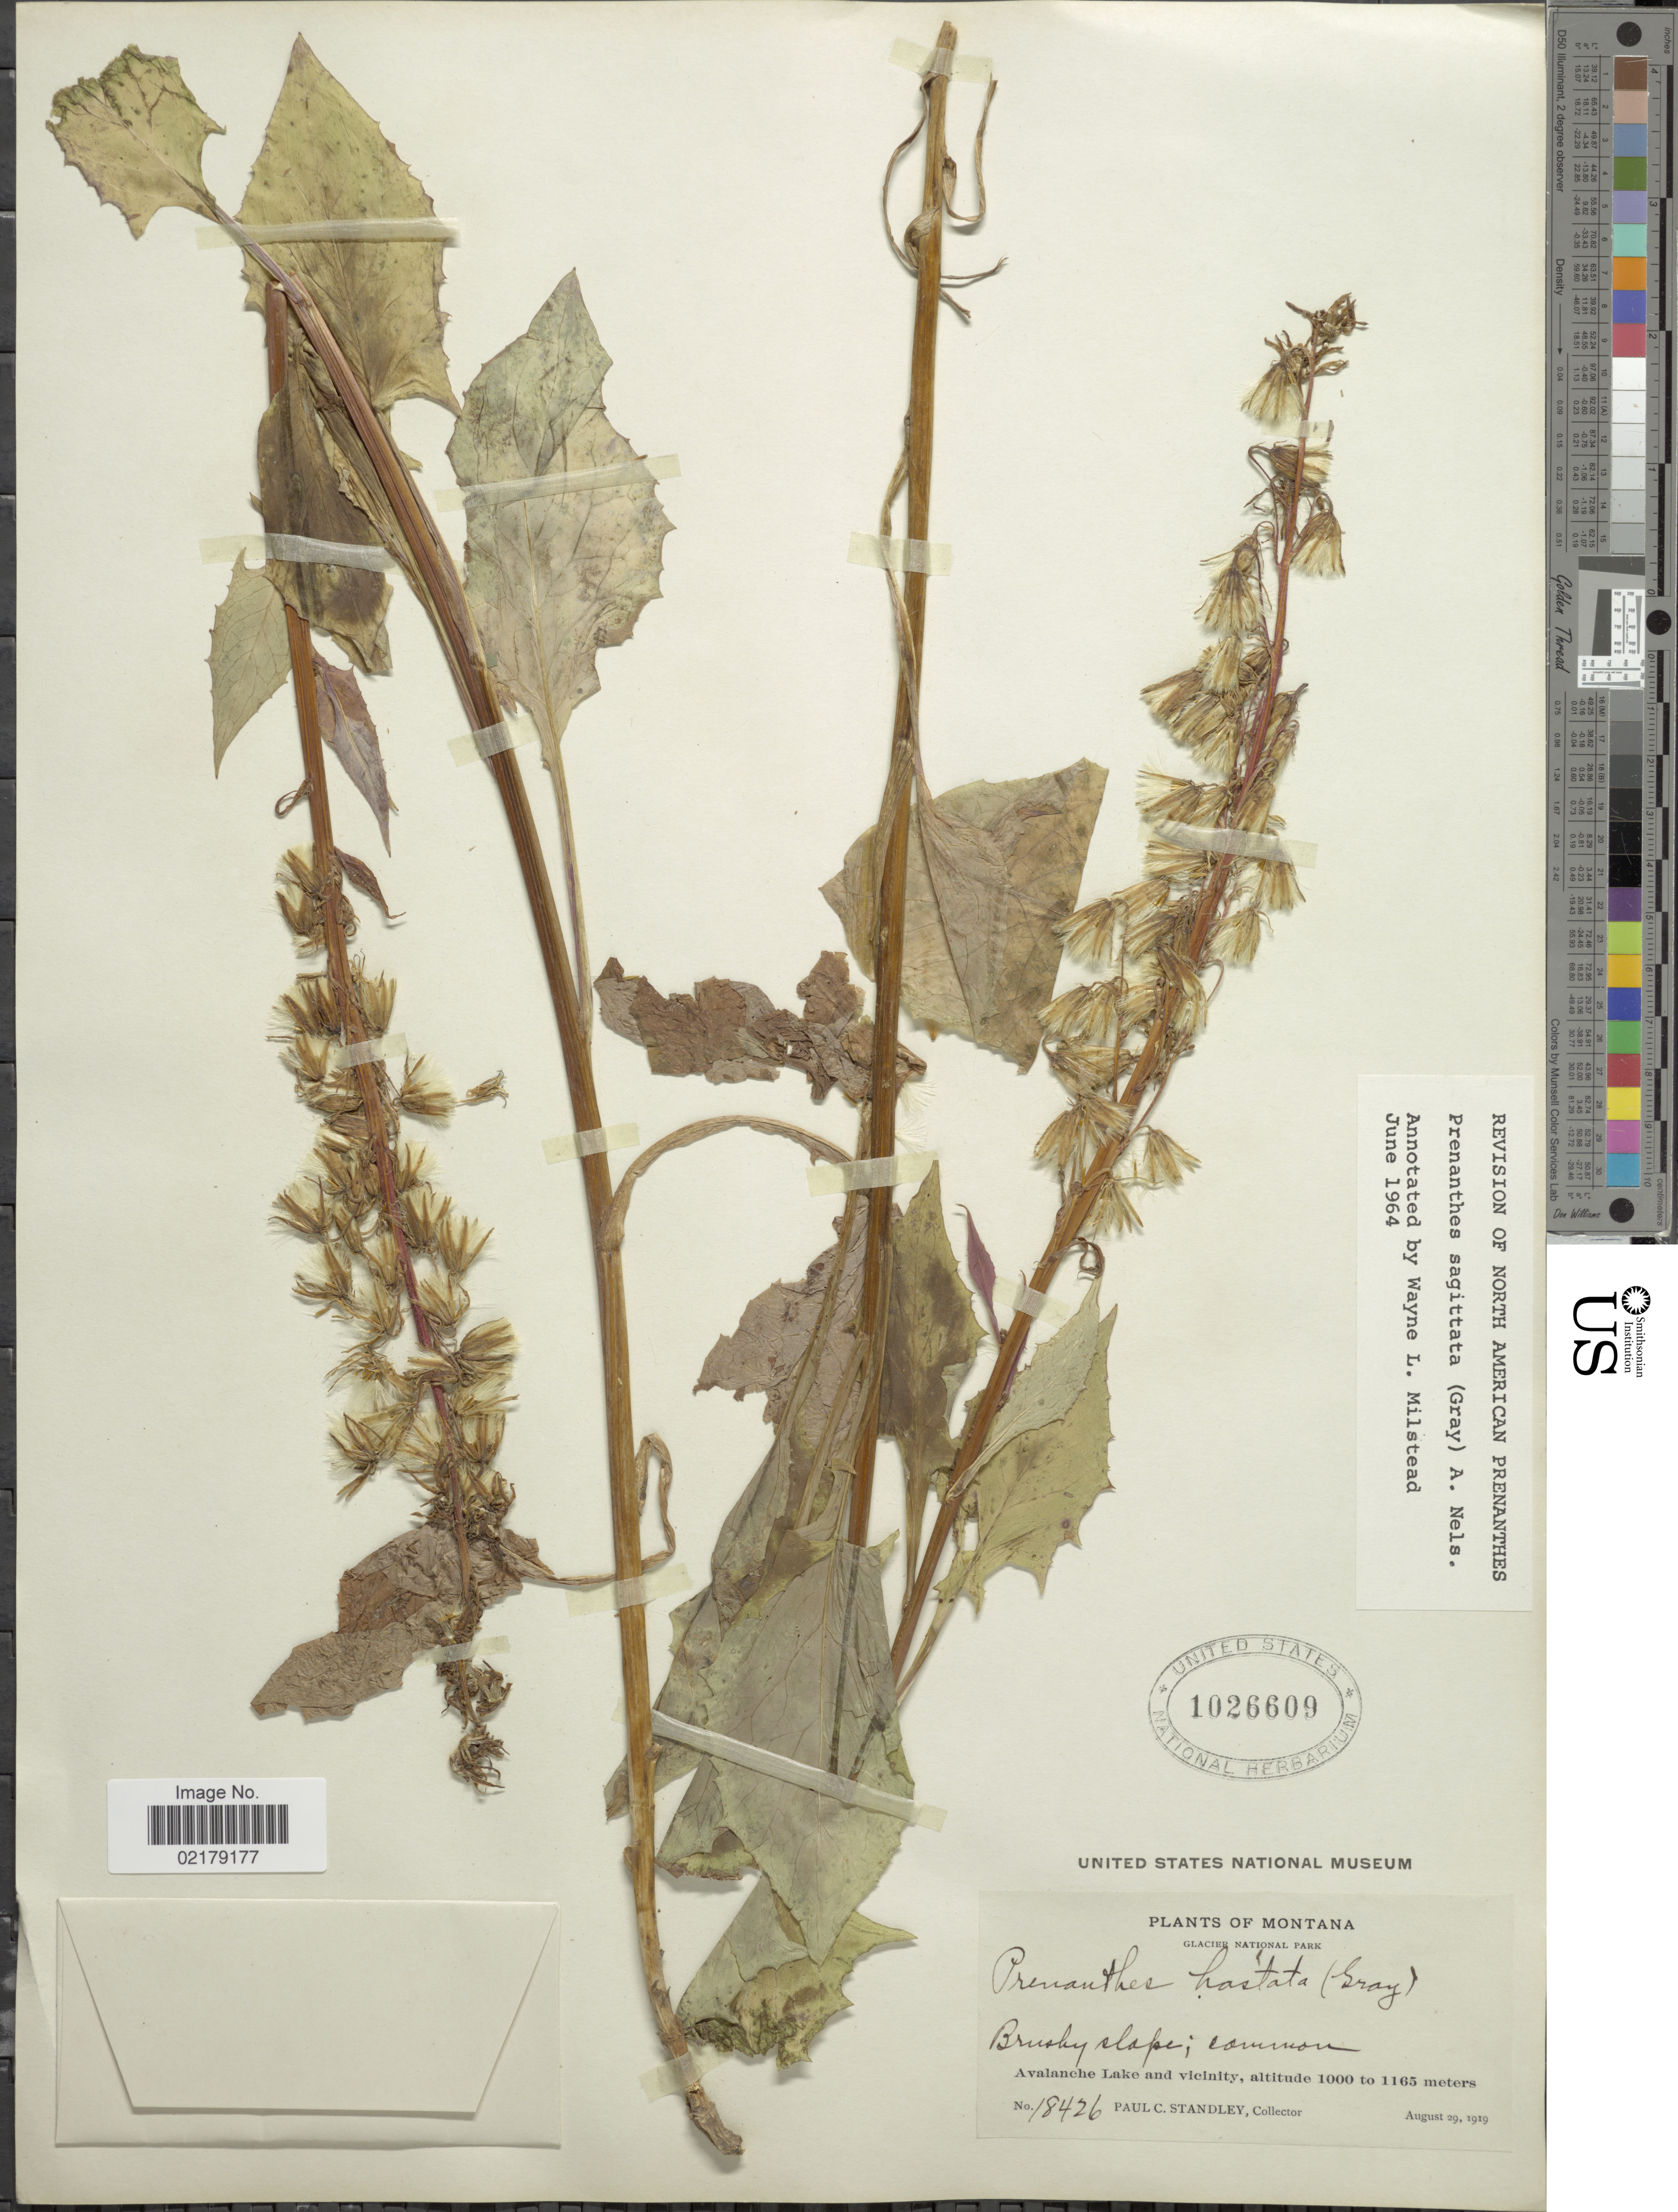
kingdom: Plantae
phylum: Tracheophyta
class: Magnoliopsida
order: Asterales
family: Asteraceae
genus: Nabalus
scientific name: Nabalus sagittatus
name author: (A. Gray) Rydb.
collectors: P. C. Standley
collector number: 18426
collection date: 1919-08-29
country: United States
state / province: Montana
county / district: Flathead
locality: Glacier National Park, Brushy slope; common, Avalanche Lake and vicinity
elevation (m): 1000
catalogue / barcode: US 1026609